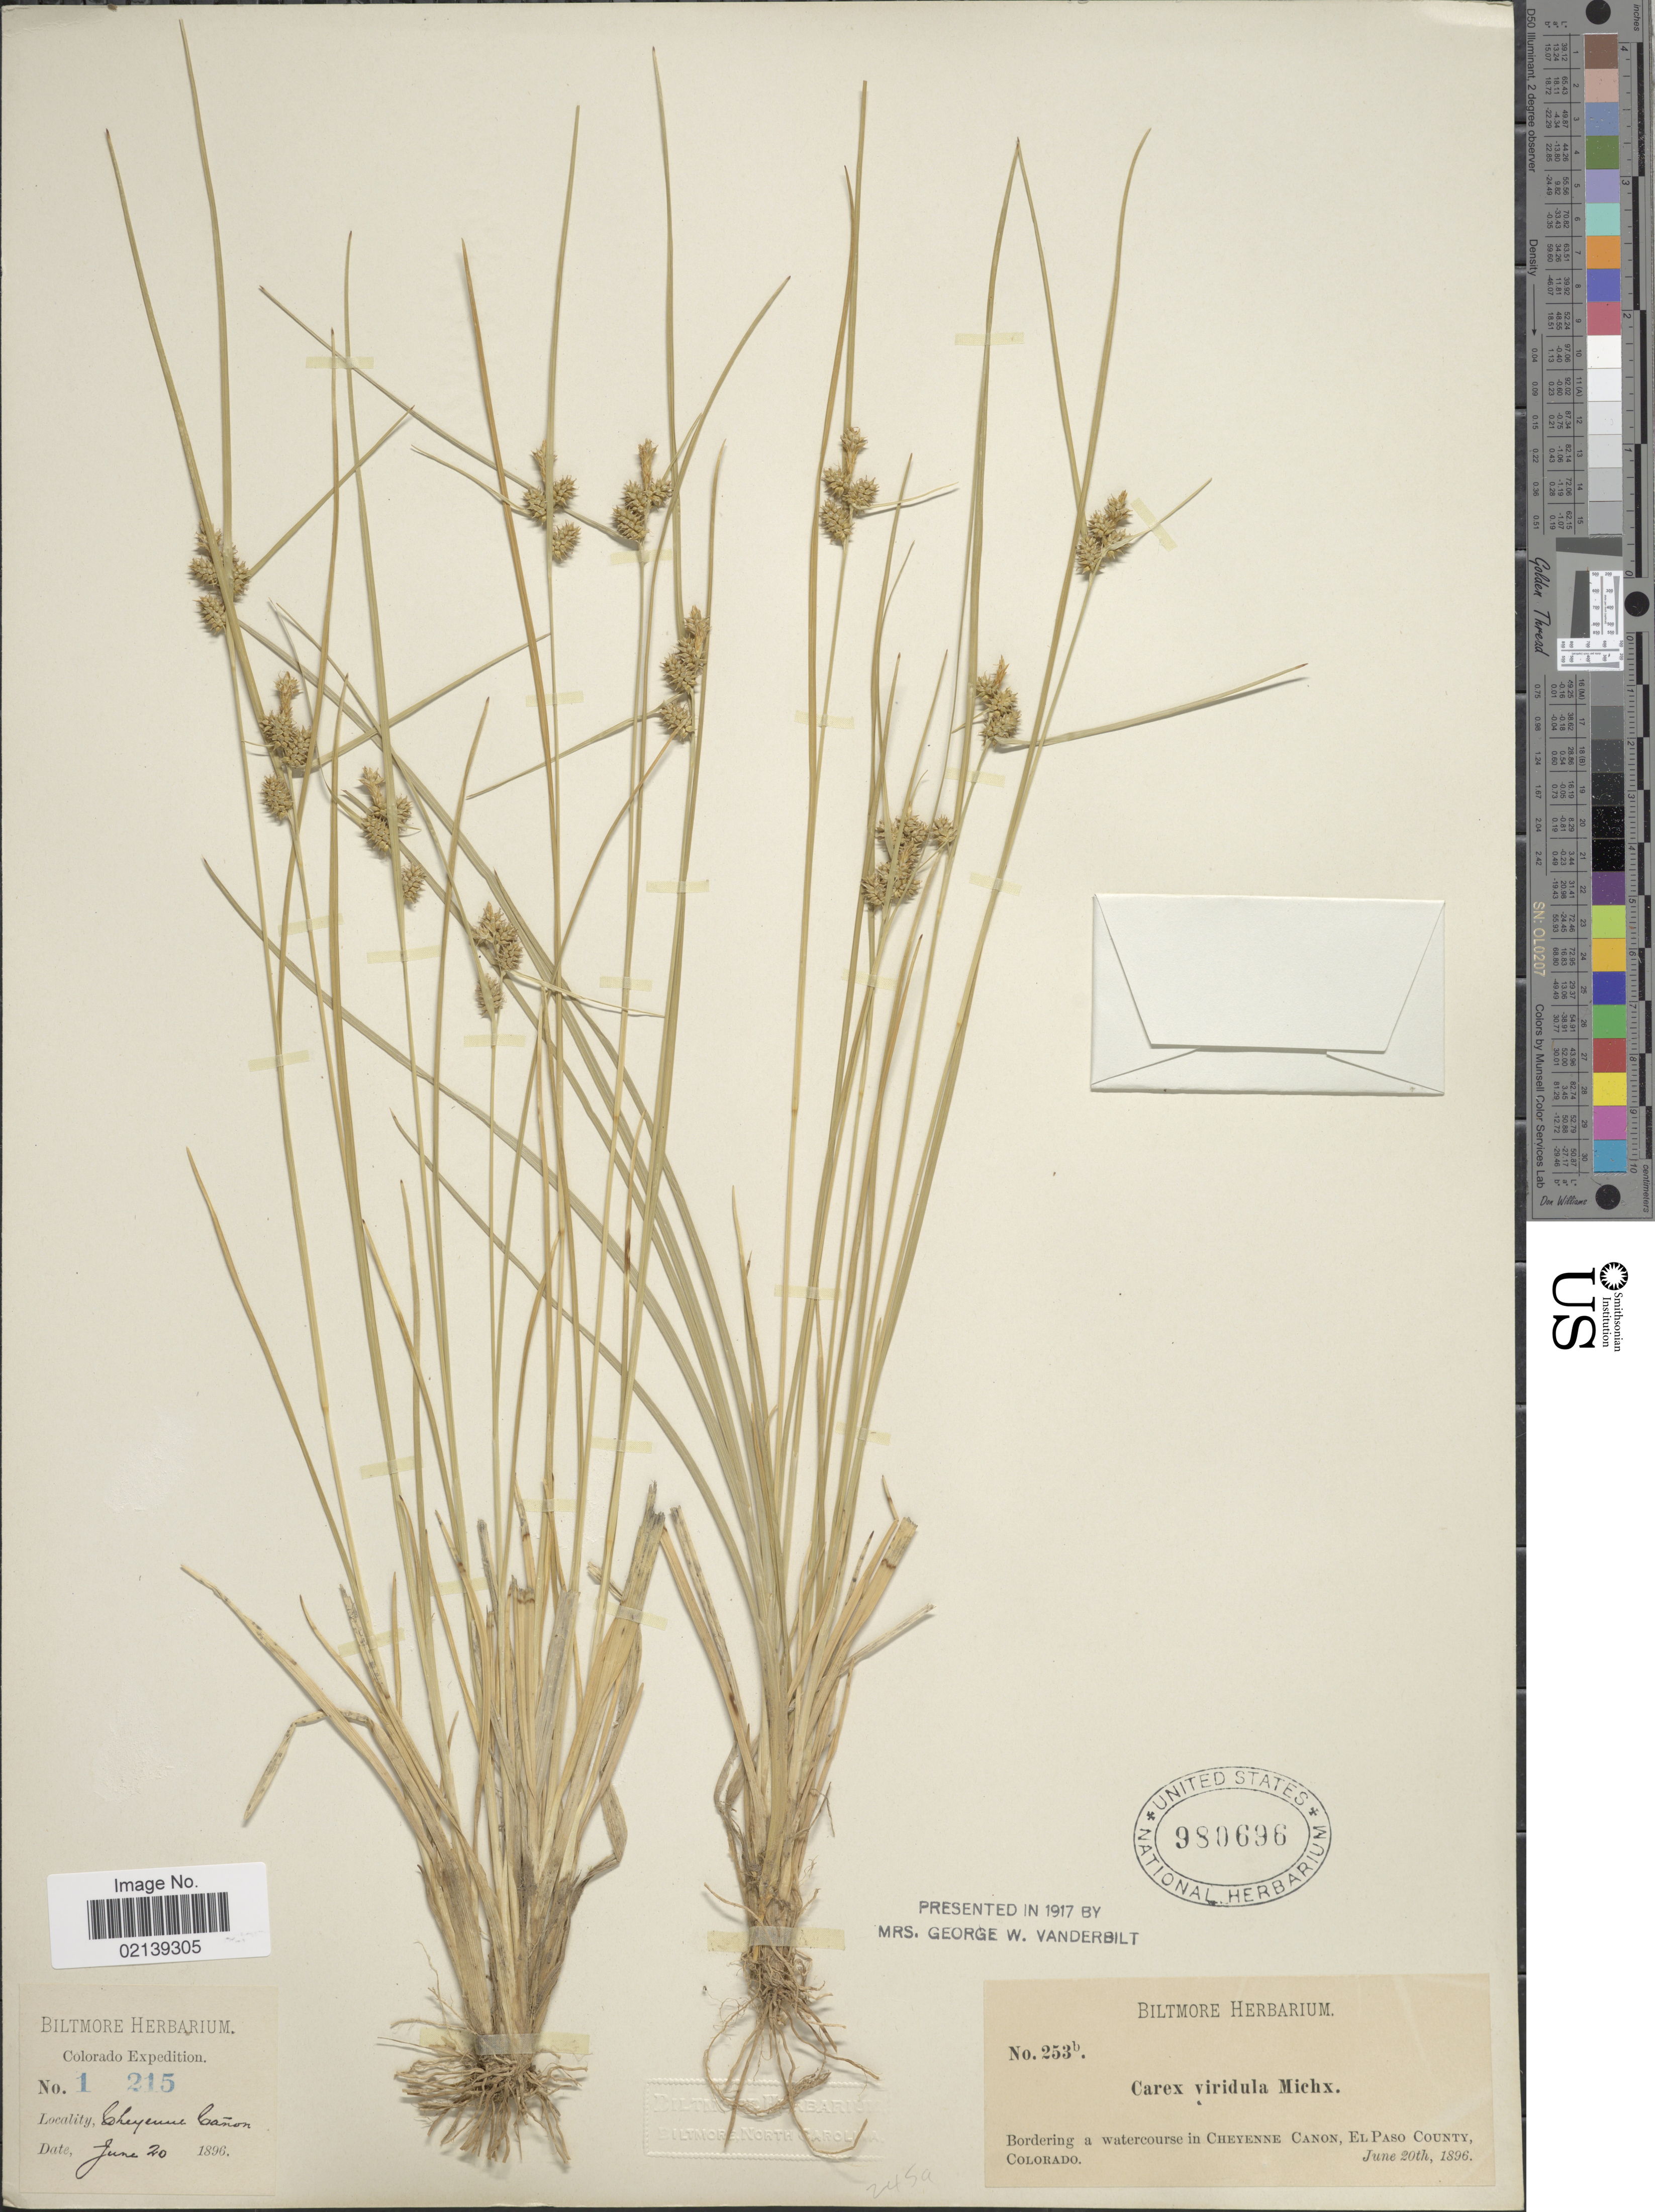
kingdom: Plantae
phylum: Tracheophyta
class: Liliopsida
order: Poales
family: Cyperaceae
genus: Carex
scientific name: Carex oederi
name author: Retz.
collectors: ex herb. Biltmore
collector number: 1215/253b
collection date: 1896-06-20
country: United States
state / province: Colorado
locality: Bordering a watercourse in Cheyenne Co., El Paso County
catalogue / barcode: US 980696